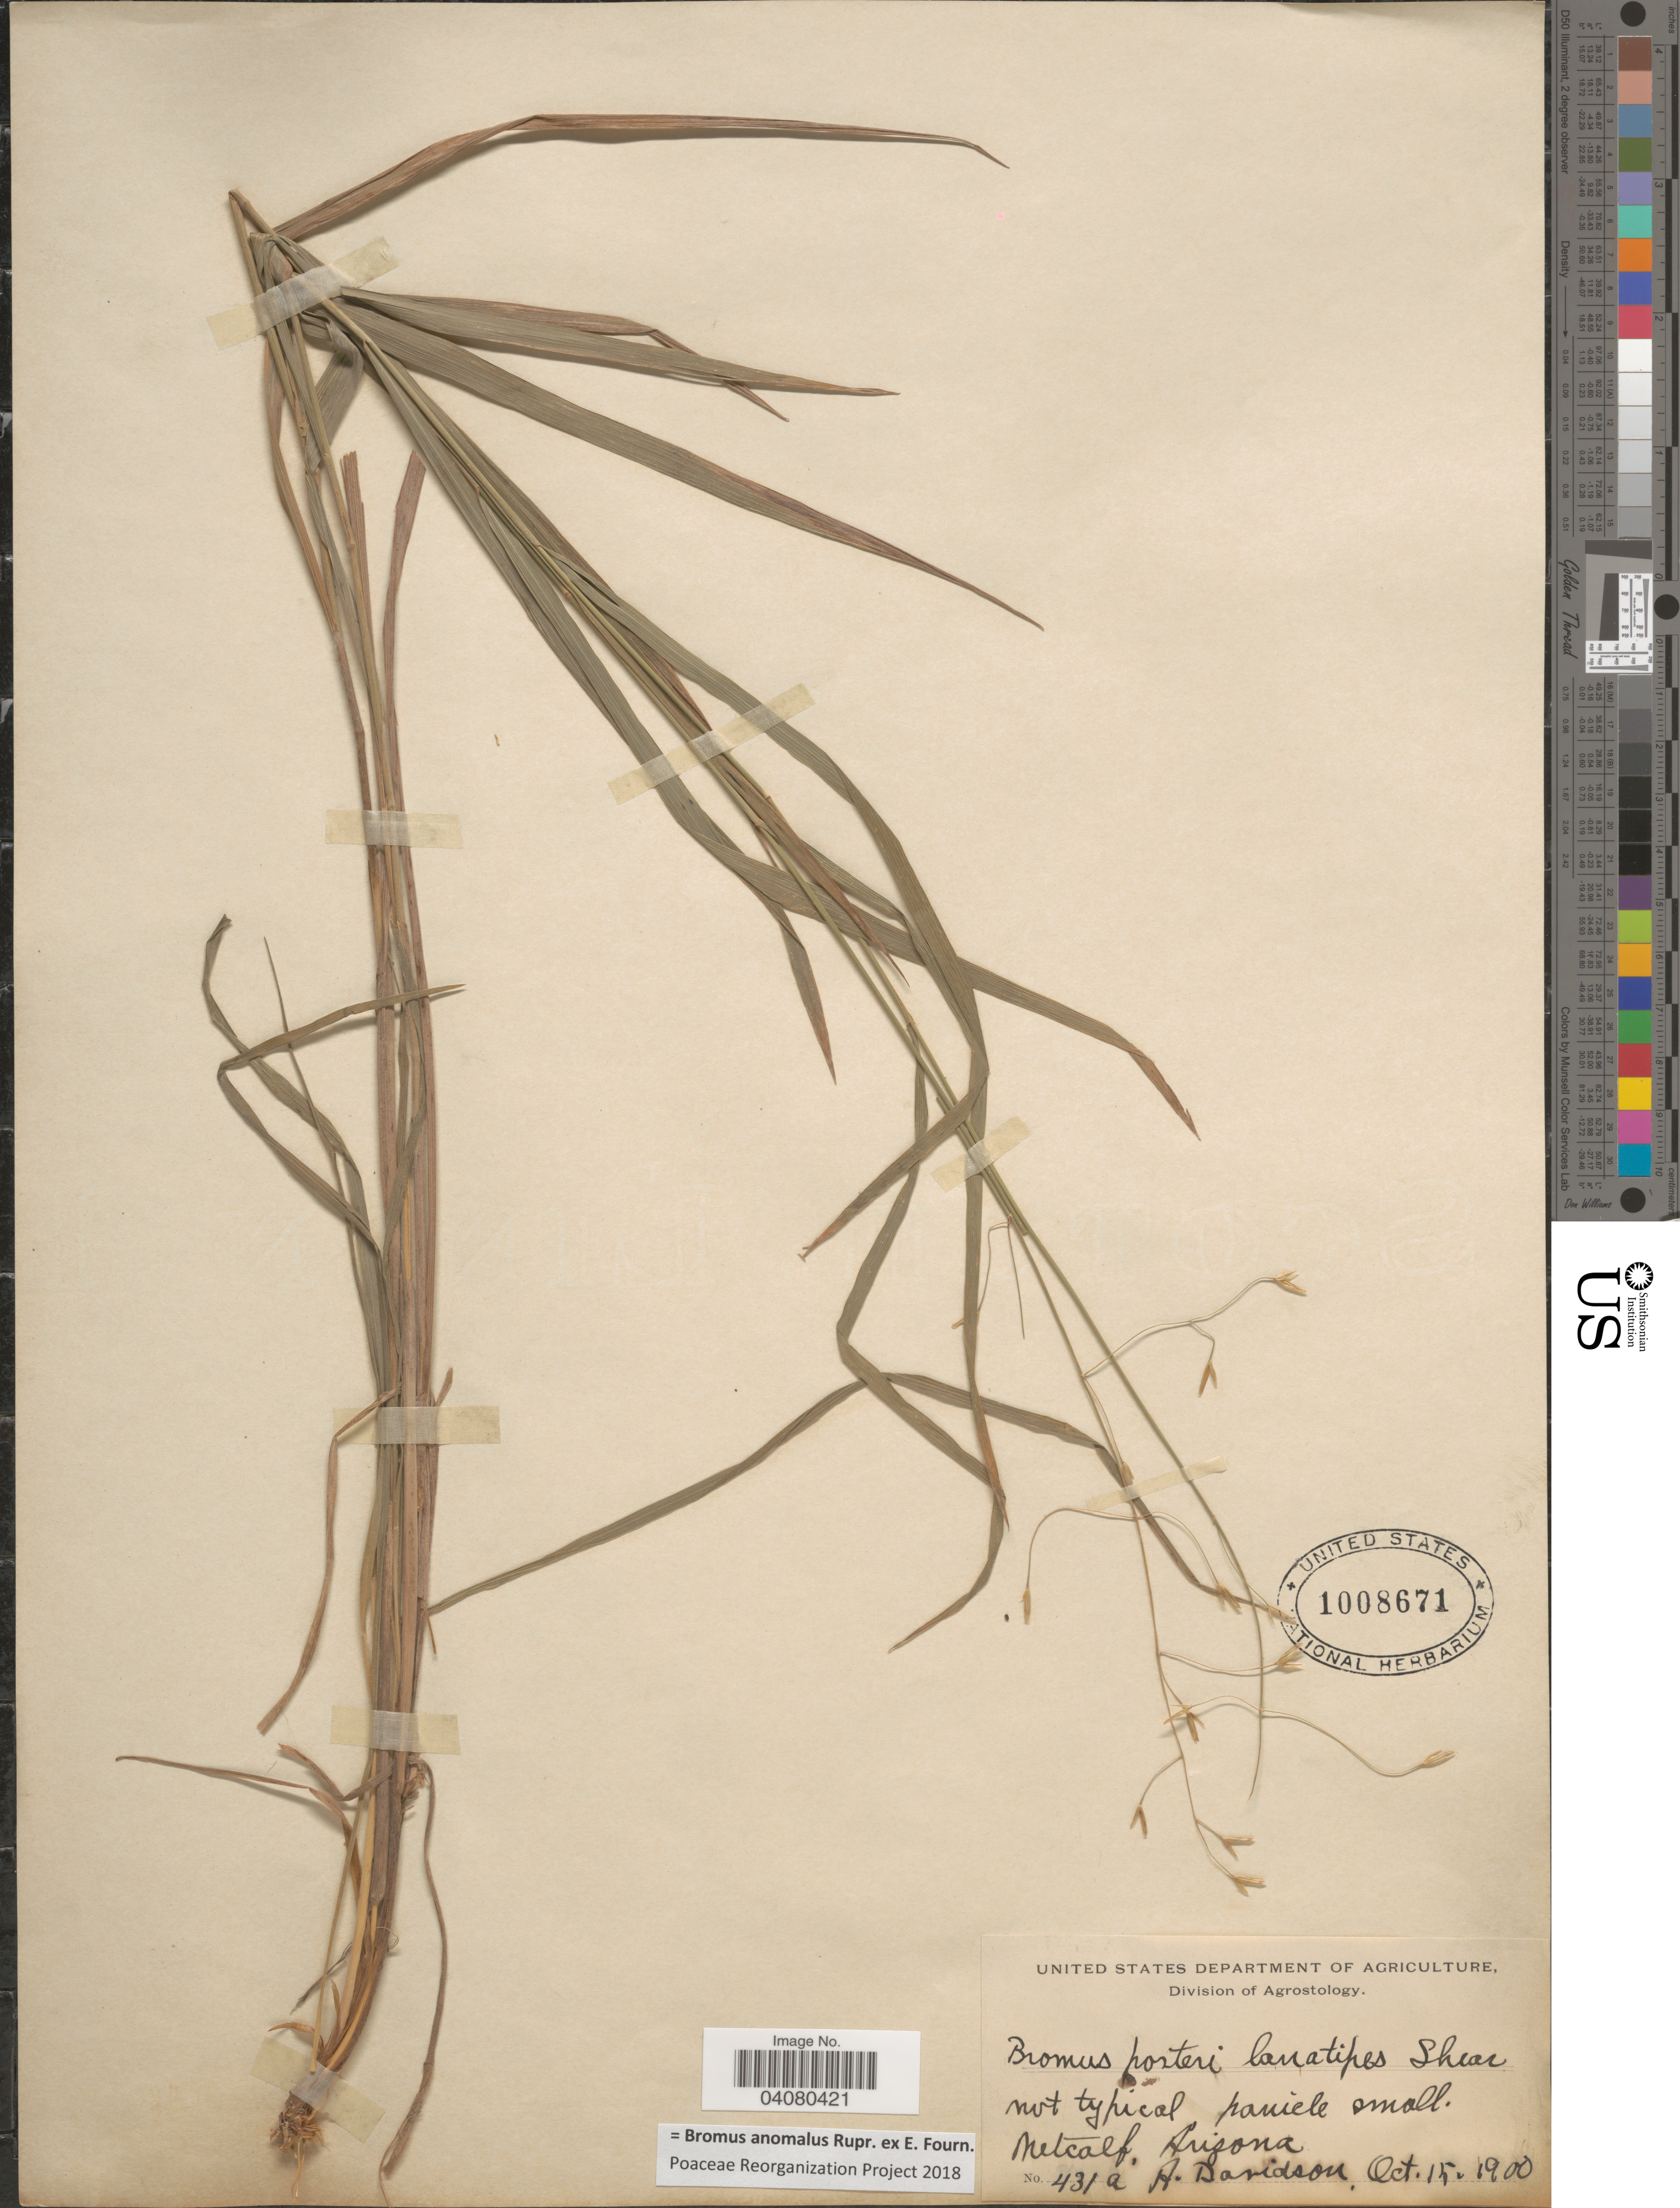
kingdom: Plantae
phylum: Tracheophyta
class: Liliopsida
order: Poales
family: Poaceae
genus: Bromus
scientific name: Bromus anomalus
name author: Rupr. ex E. Fourn.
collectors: A. Davidson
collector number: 431a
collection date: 1900-10-15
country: United States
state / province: Arizona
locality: Metcalf.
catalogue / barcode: US 1008671